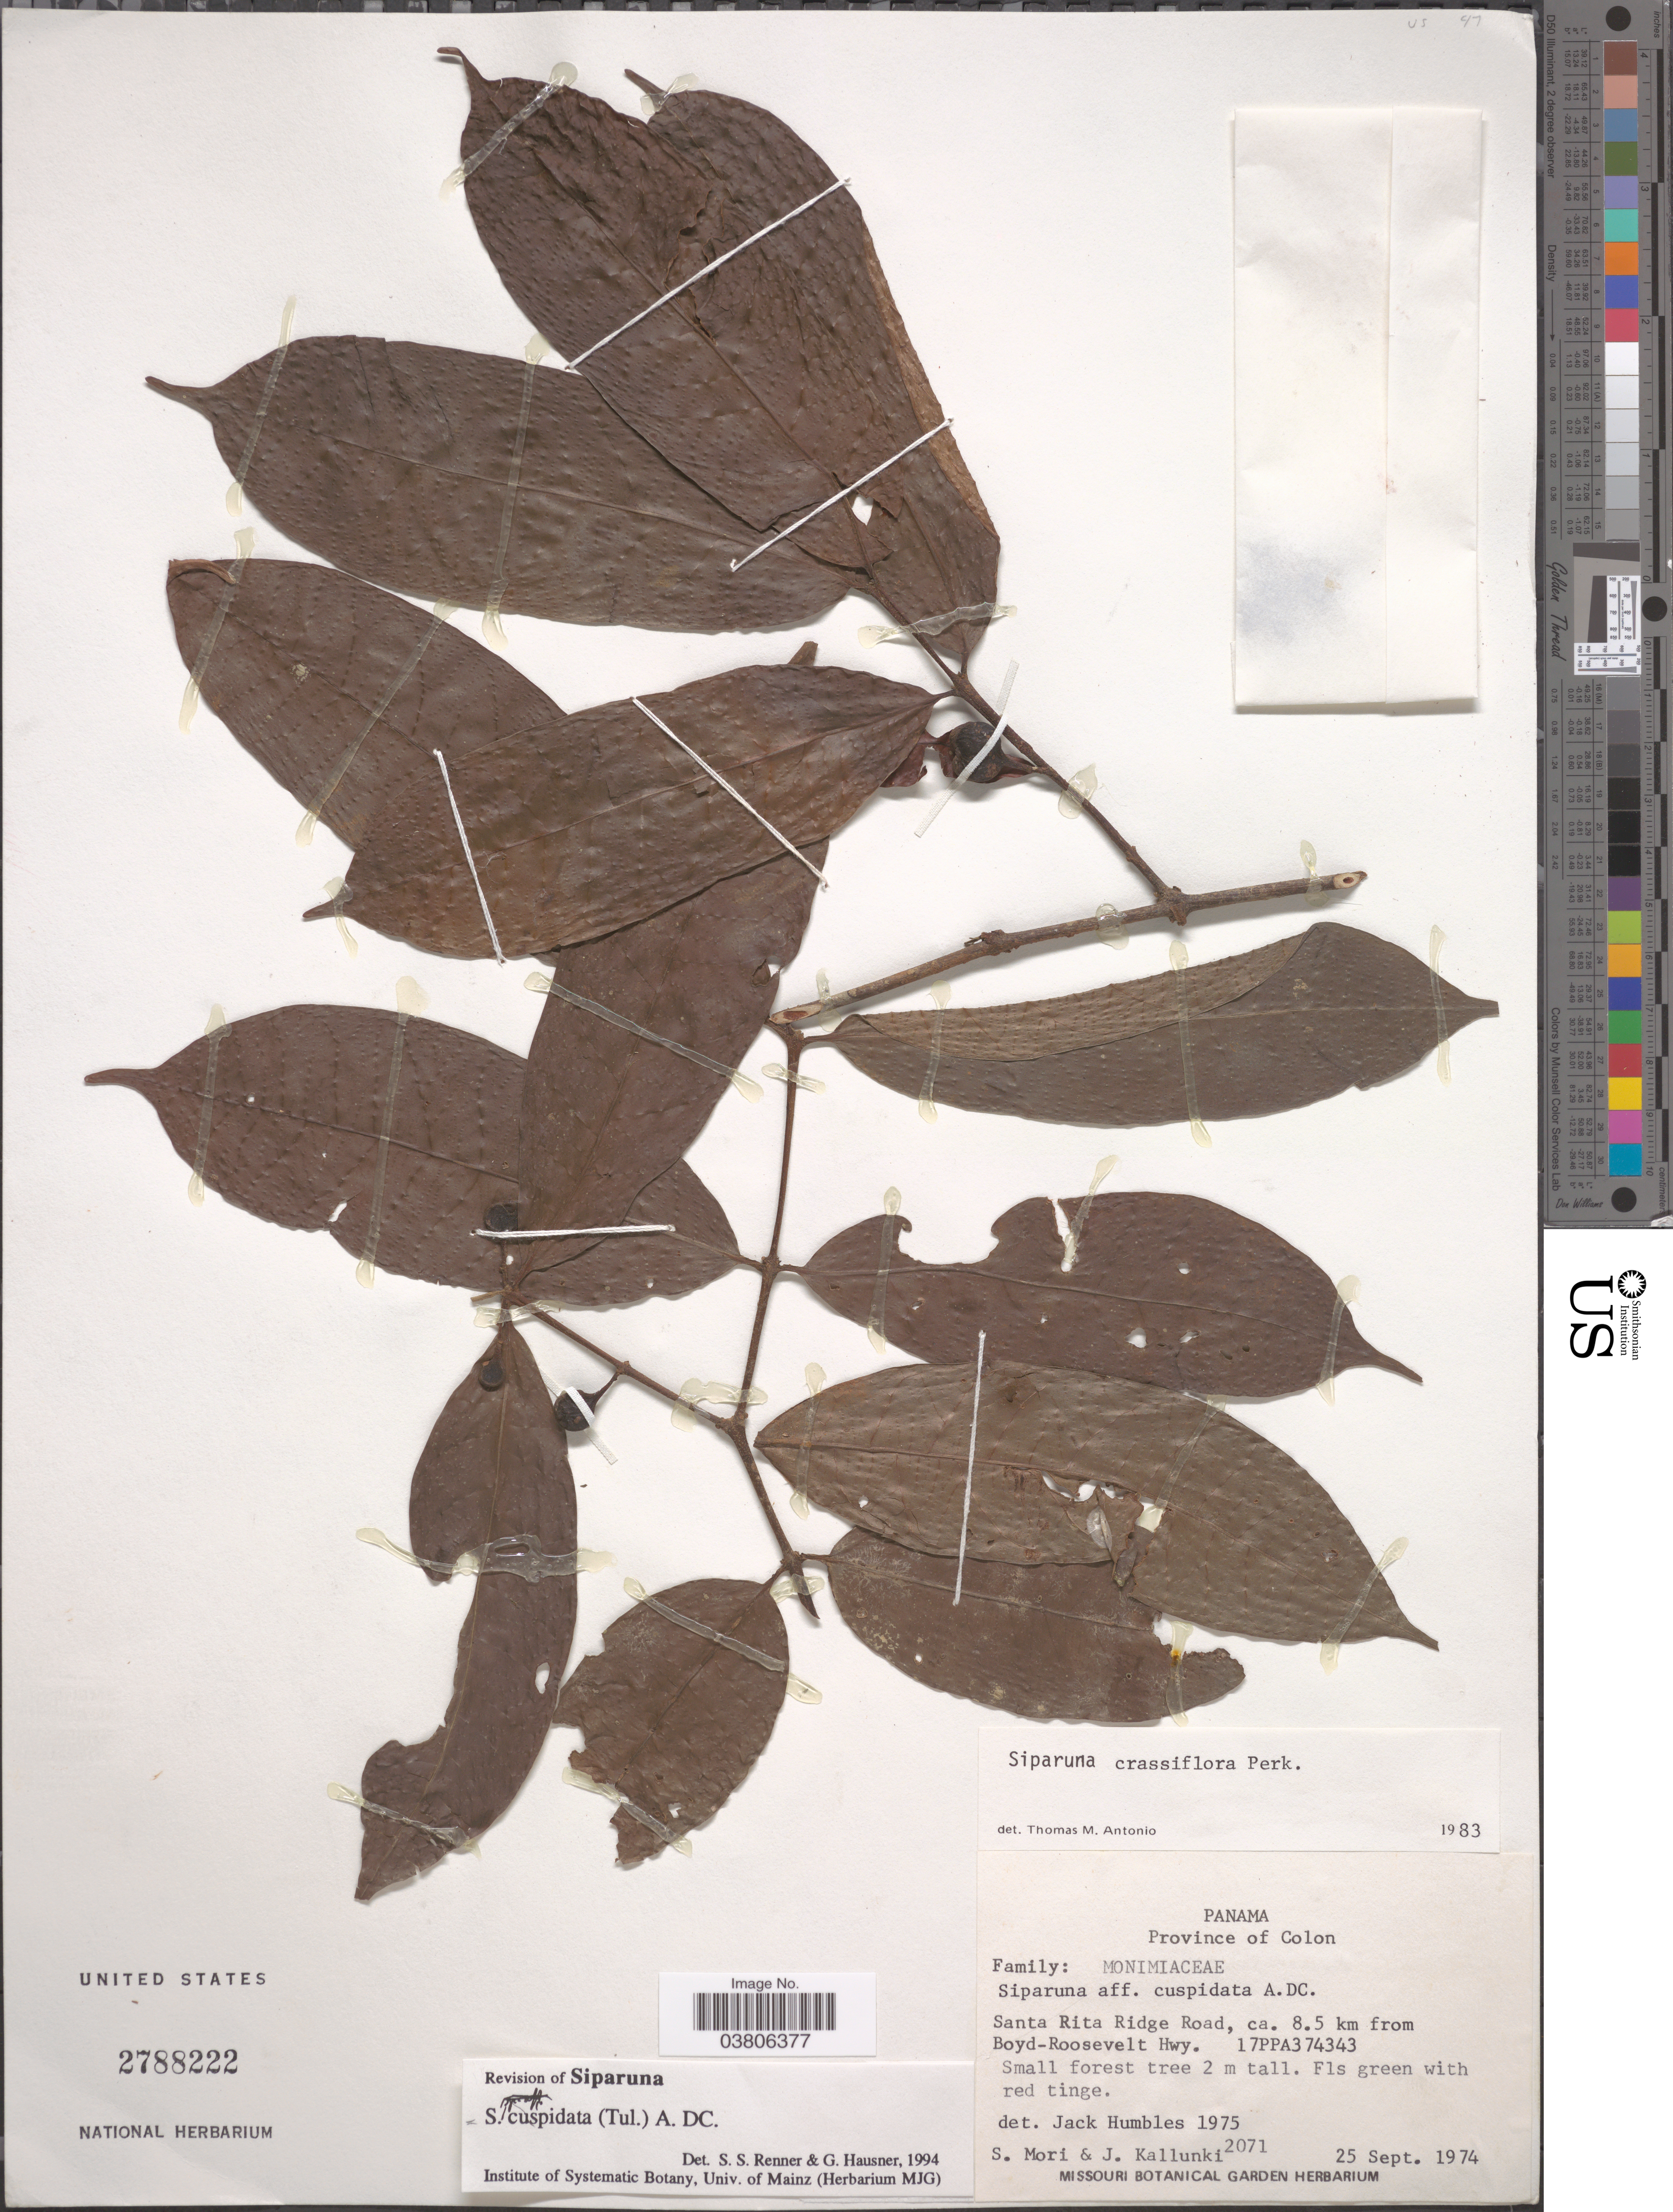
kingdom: Plantae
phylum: Tracheophyta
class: Magnoliopsida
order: Laurales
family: Siparunaceae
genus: Siparuna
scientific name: Siparuna cuspidata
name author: (Tul.) A. DC.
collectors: S. Mori & J. Kallunki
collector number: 2071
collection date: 1974-09-25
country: Panama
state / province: Colón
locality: Santa Rita Ridge Road, ca. 8.5 km from Boyd-Roosevelt Hwy.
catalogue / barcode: US 2788222